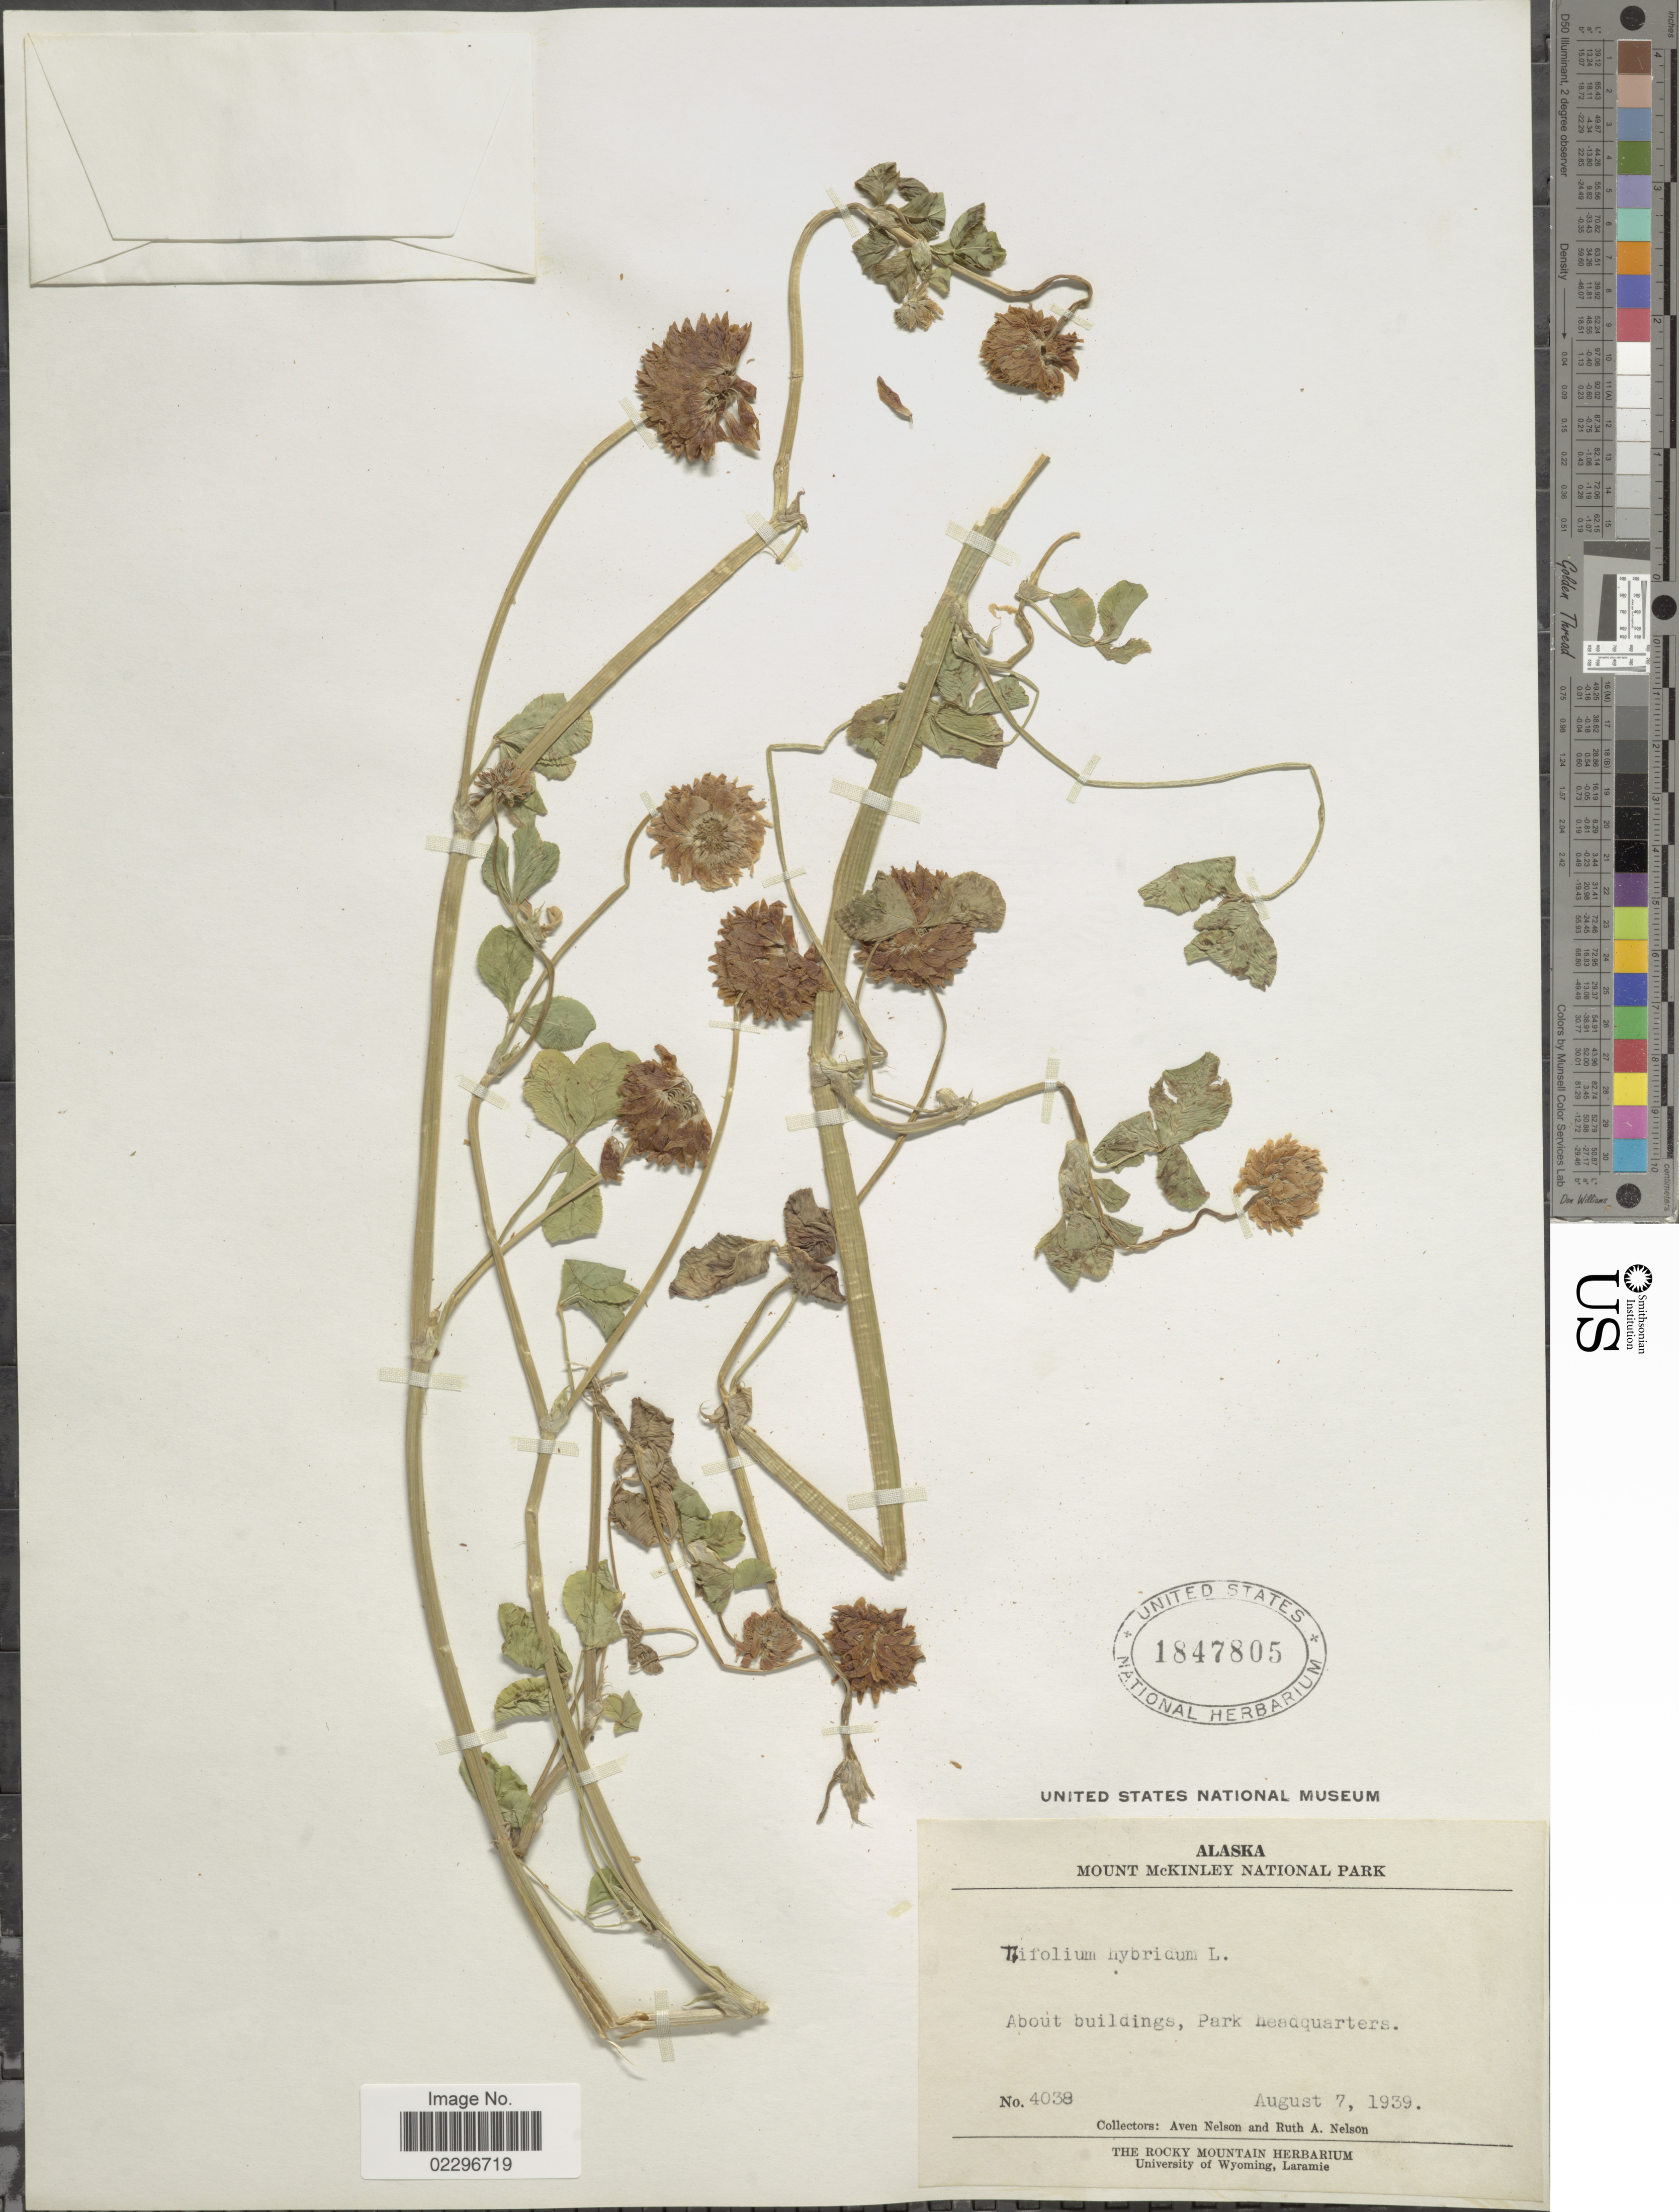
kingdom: Plantae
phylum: Tracheophyta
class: Magnoliopsida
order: Fabales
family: Fabaceae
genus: Trifolium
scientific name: Trifolium hybridum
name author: L.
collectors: A. Nelson & R. A. Nelson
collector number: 4038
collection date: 1939-08-07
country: United States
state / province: Alaska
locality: Mount McKinley National park. About buildings, Park headquarters.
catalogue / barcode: US 1847805